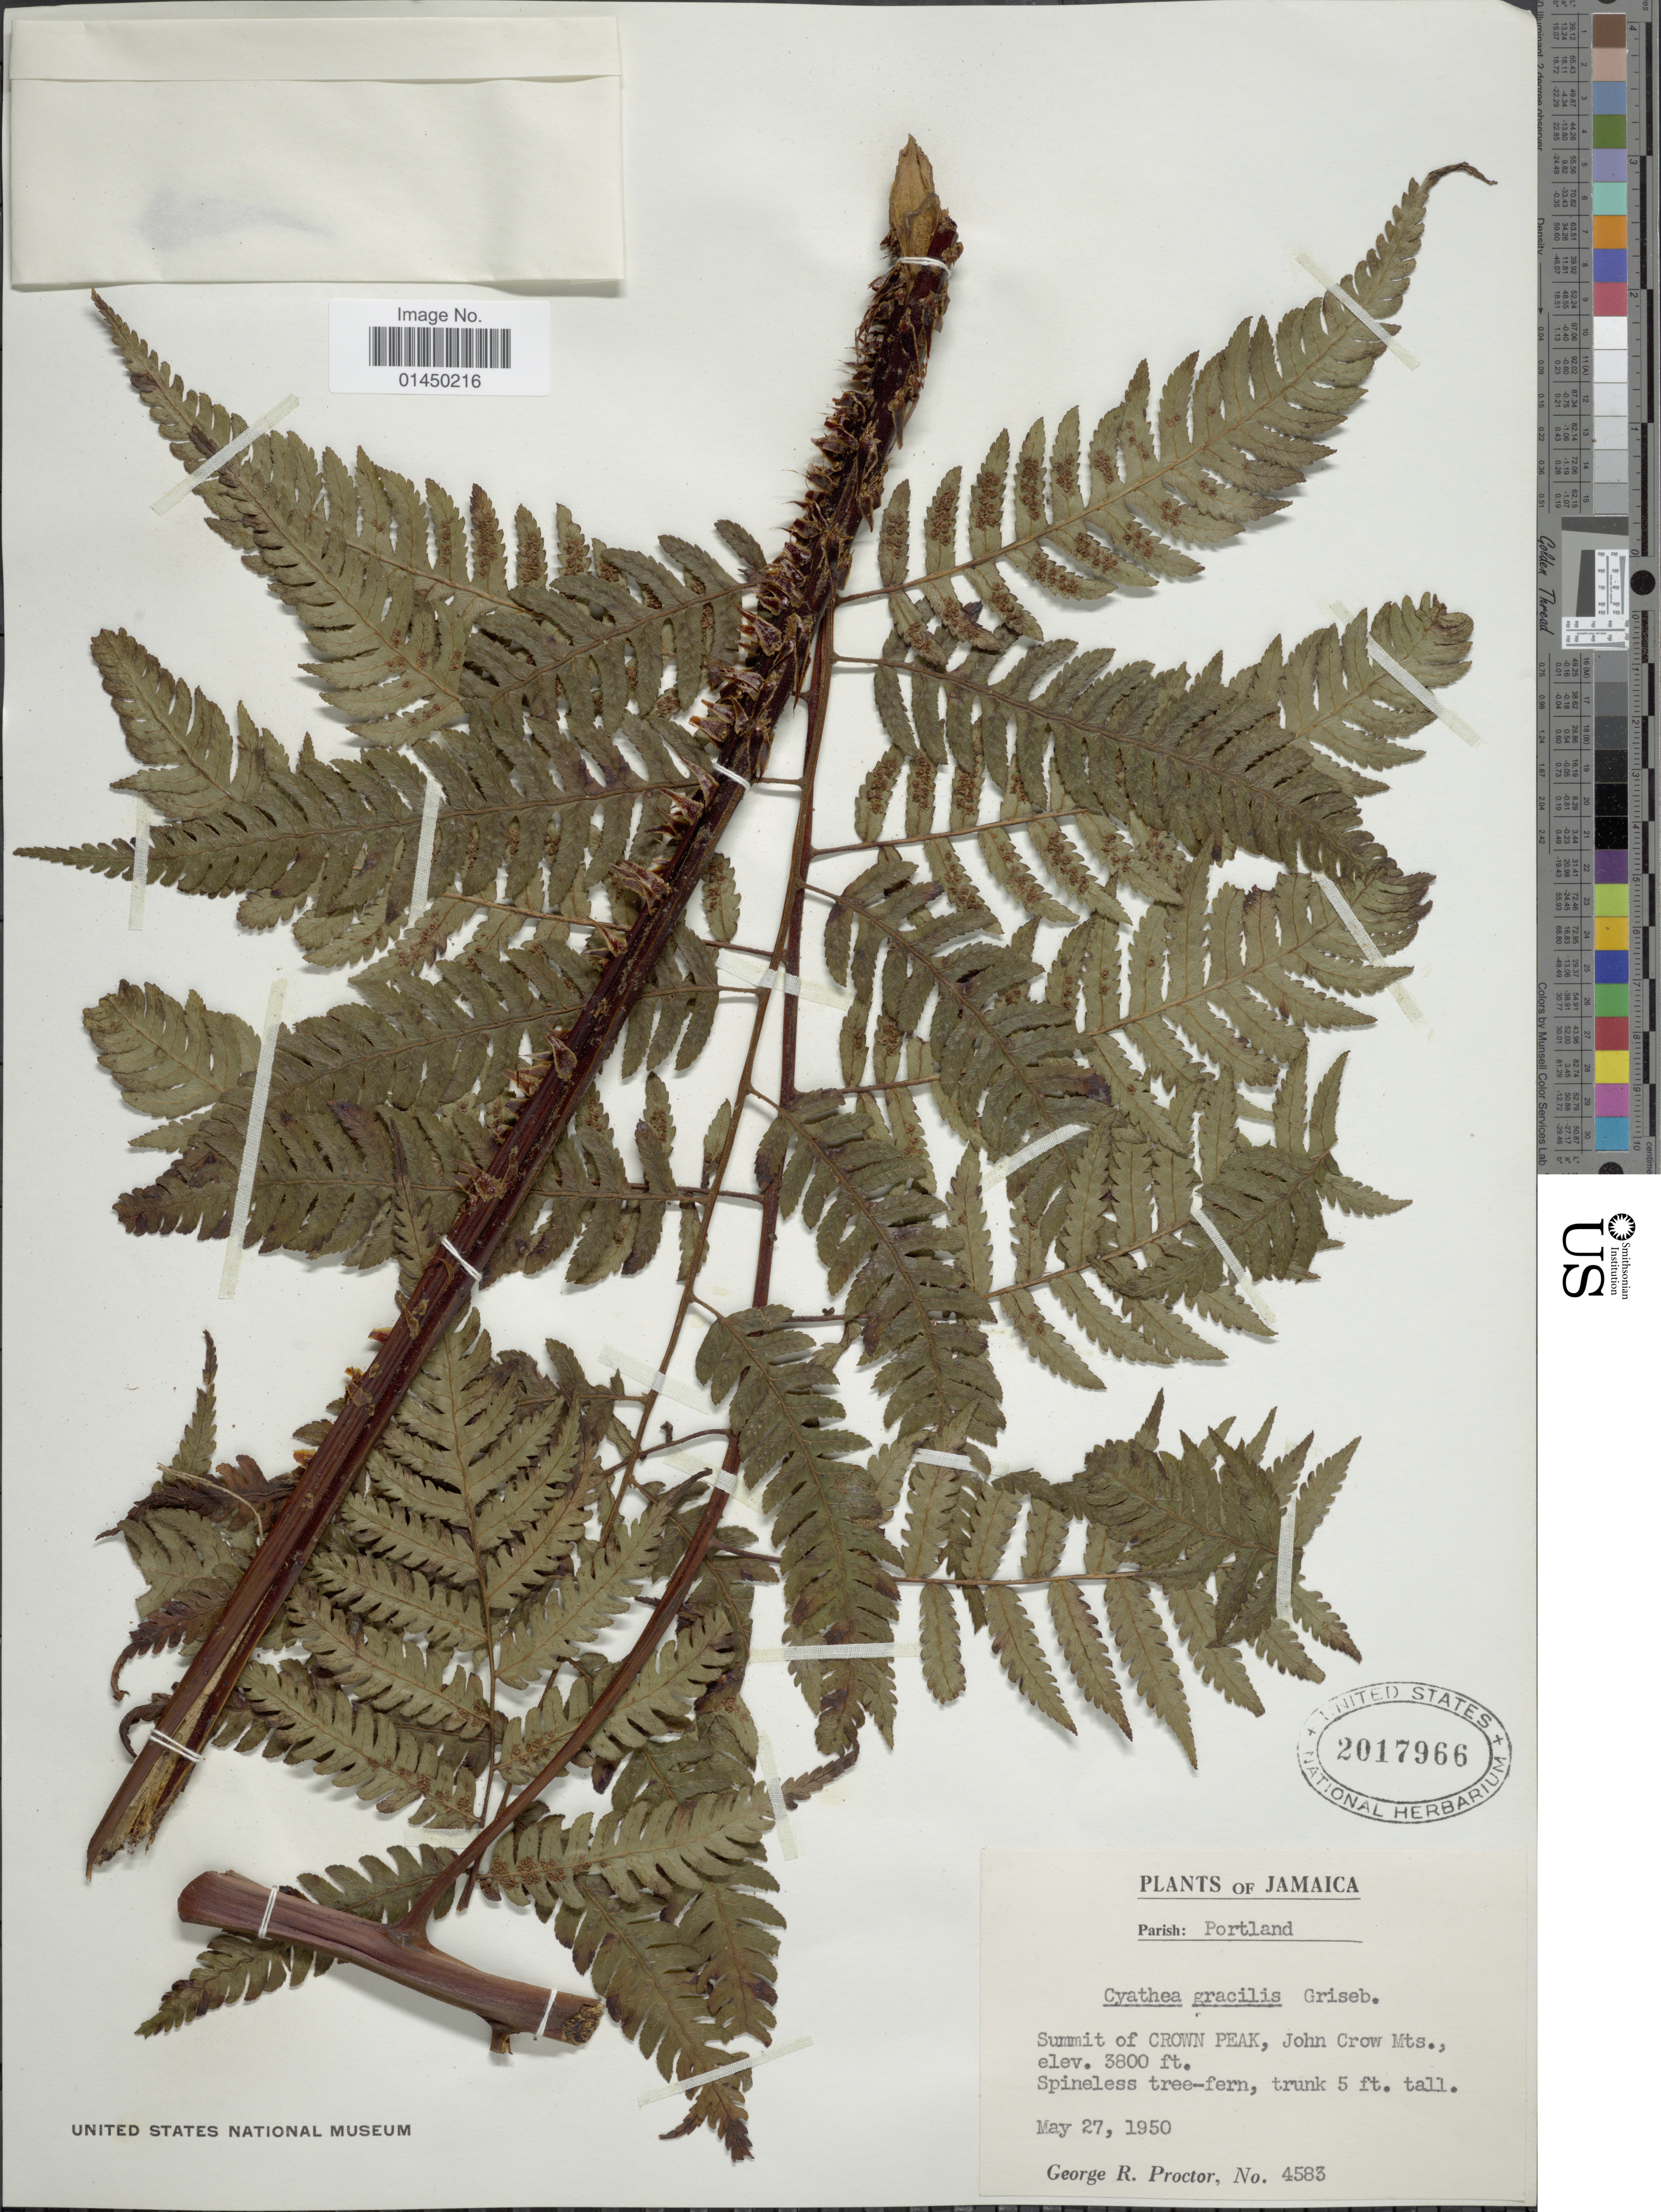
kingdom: Plantae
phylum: Tracheophyta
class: Polypodiopsida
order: Cyatheales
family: Cyatheaceae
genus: Cyathea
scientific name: Cyathea gracilis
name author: Gris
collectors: G. R. Proctor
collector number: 4583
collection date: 1950-05-27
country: Jamaica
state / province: Portland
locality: Parish: Portland, Summit of Crown Peak, John Crow Mts.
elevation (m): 1158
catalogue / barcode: US 2017966